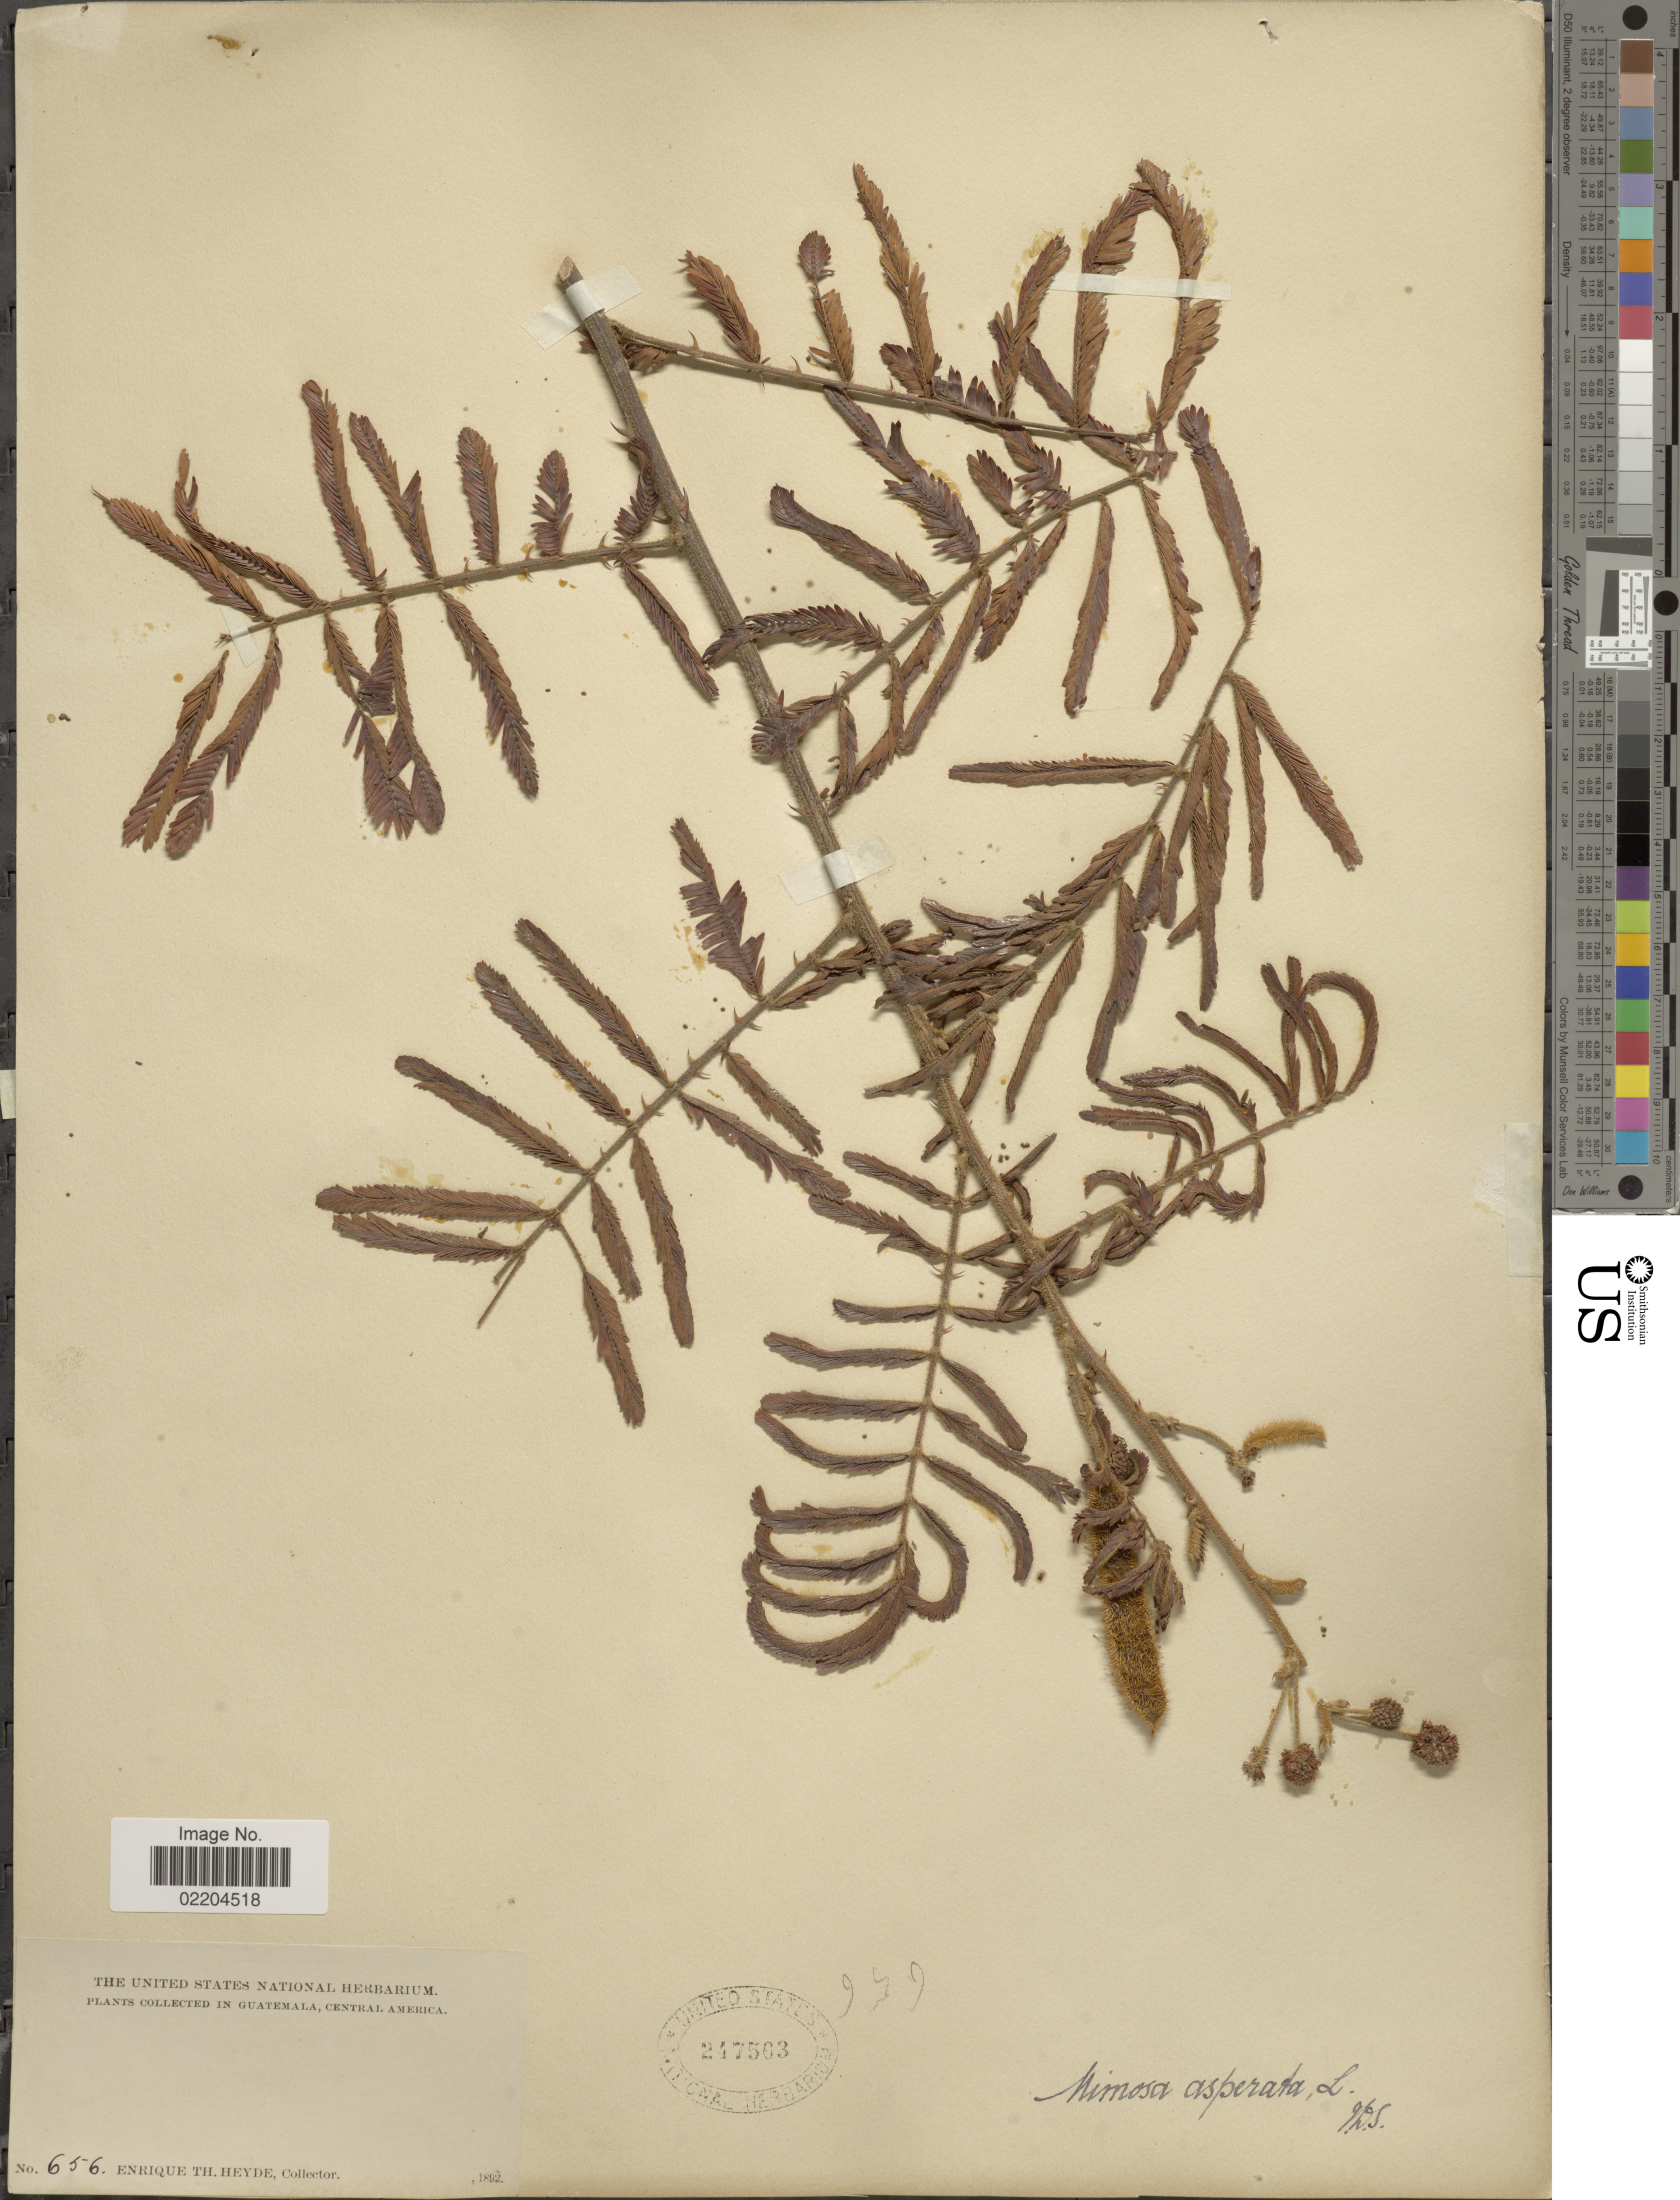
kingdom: Plantae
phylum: Tracheophyta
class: Magnoliopsida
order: Fabales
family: Fabaceae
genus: Mimosa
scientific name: Mimosa pigra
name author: L.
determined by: Strong, Mark T., (BOT), Smithsonian Institution - National Museum of Natural History (UNITED STATES)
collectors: E. T. Heyde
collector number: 656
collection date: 1892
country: Guatemala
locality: Guatemala, Central America.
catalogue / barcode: US 247503